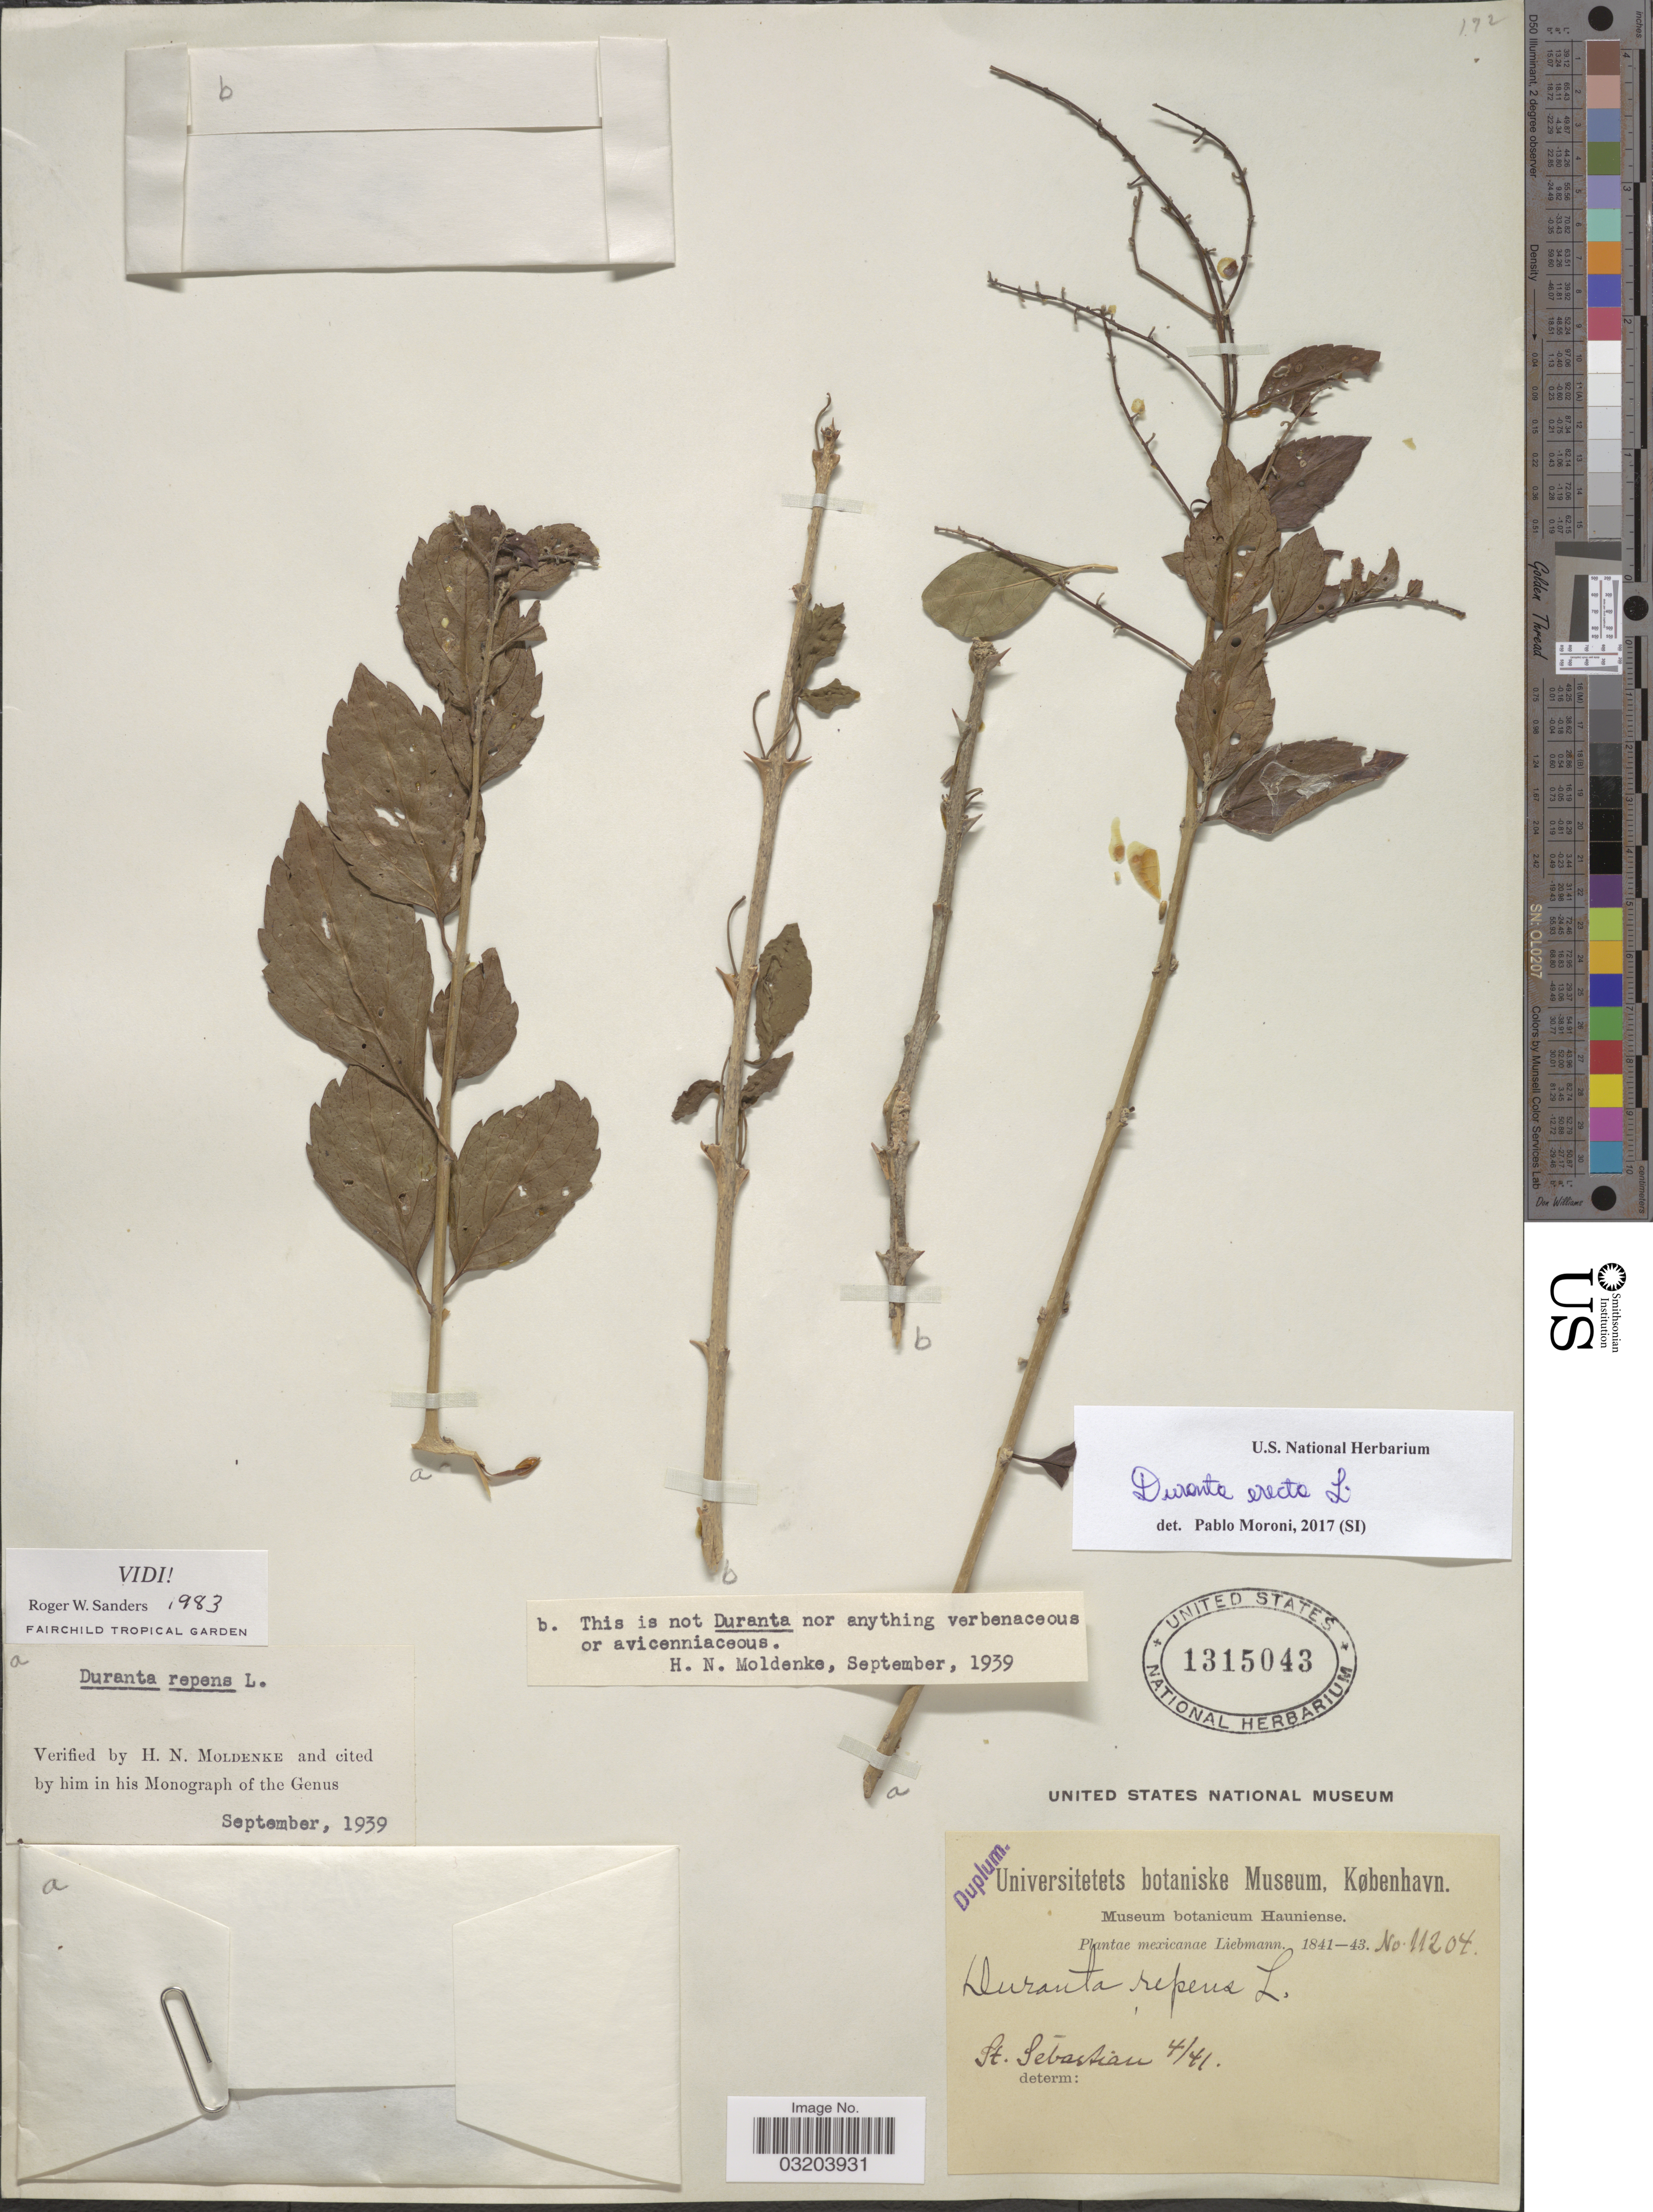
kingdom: Plantae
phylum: Tracheophyta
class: Magnoliopsida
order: Lamiales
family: Verbenaceae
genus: Duranta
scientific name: Duranta erecta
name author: L.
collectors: Liebmann, --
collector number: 11204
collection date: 1841-04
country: Mexico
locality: St. Sebastian.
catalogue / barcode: US 1315043